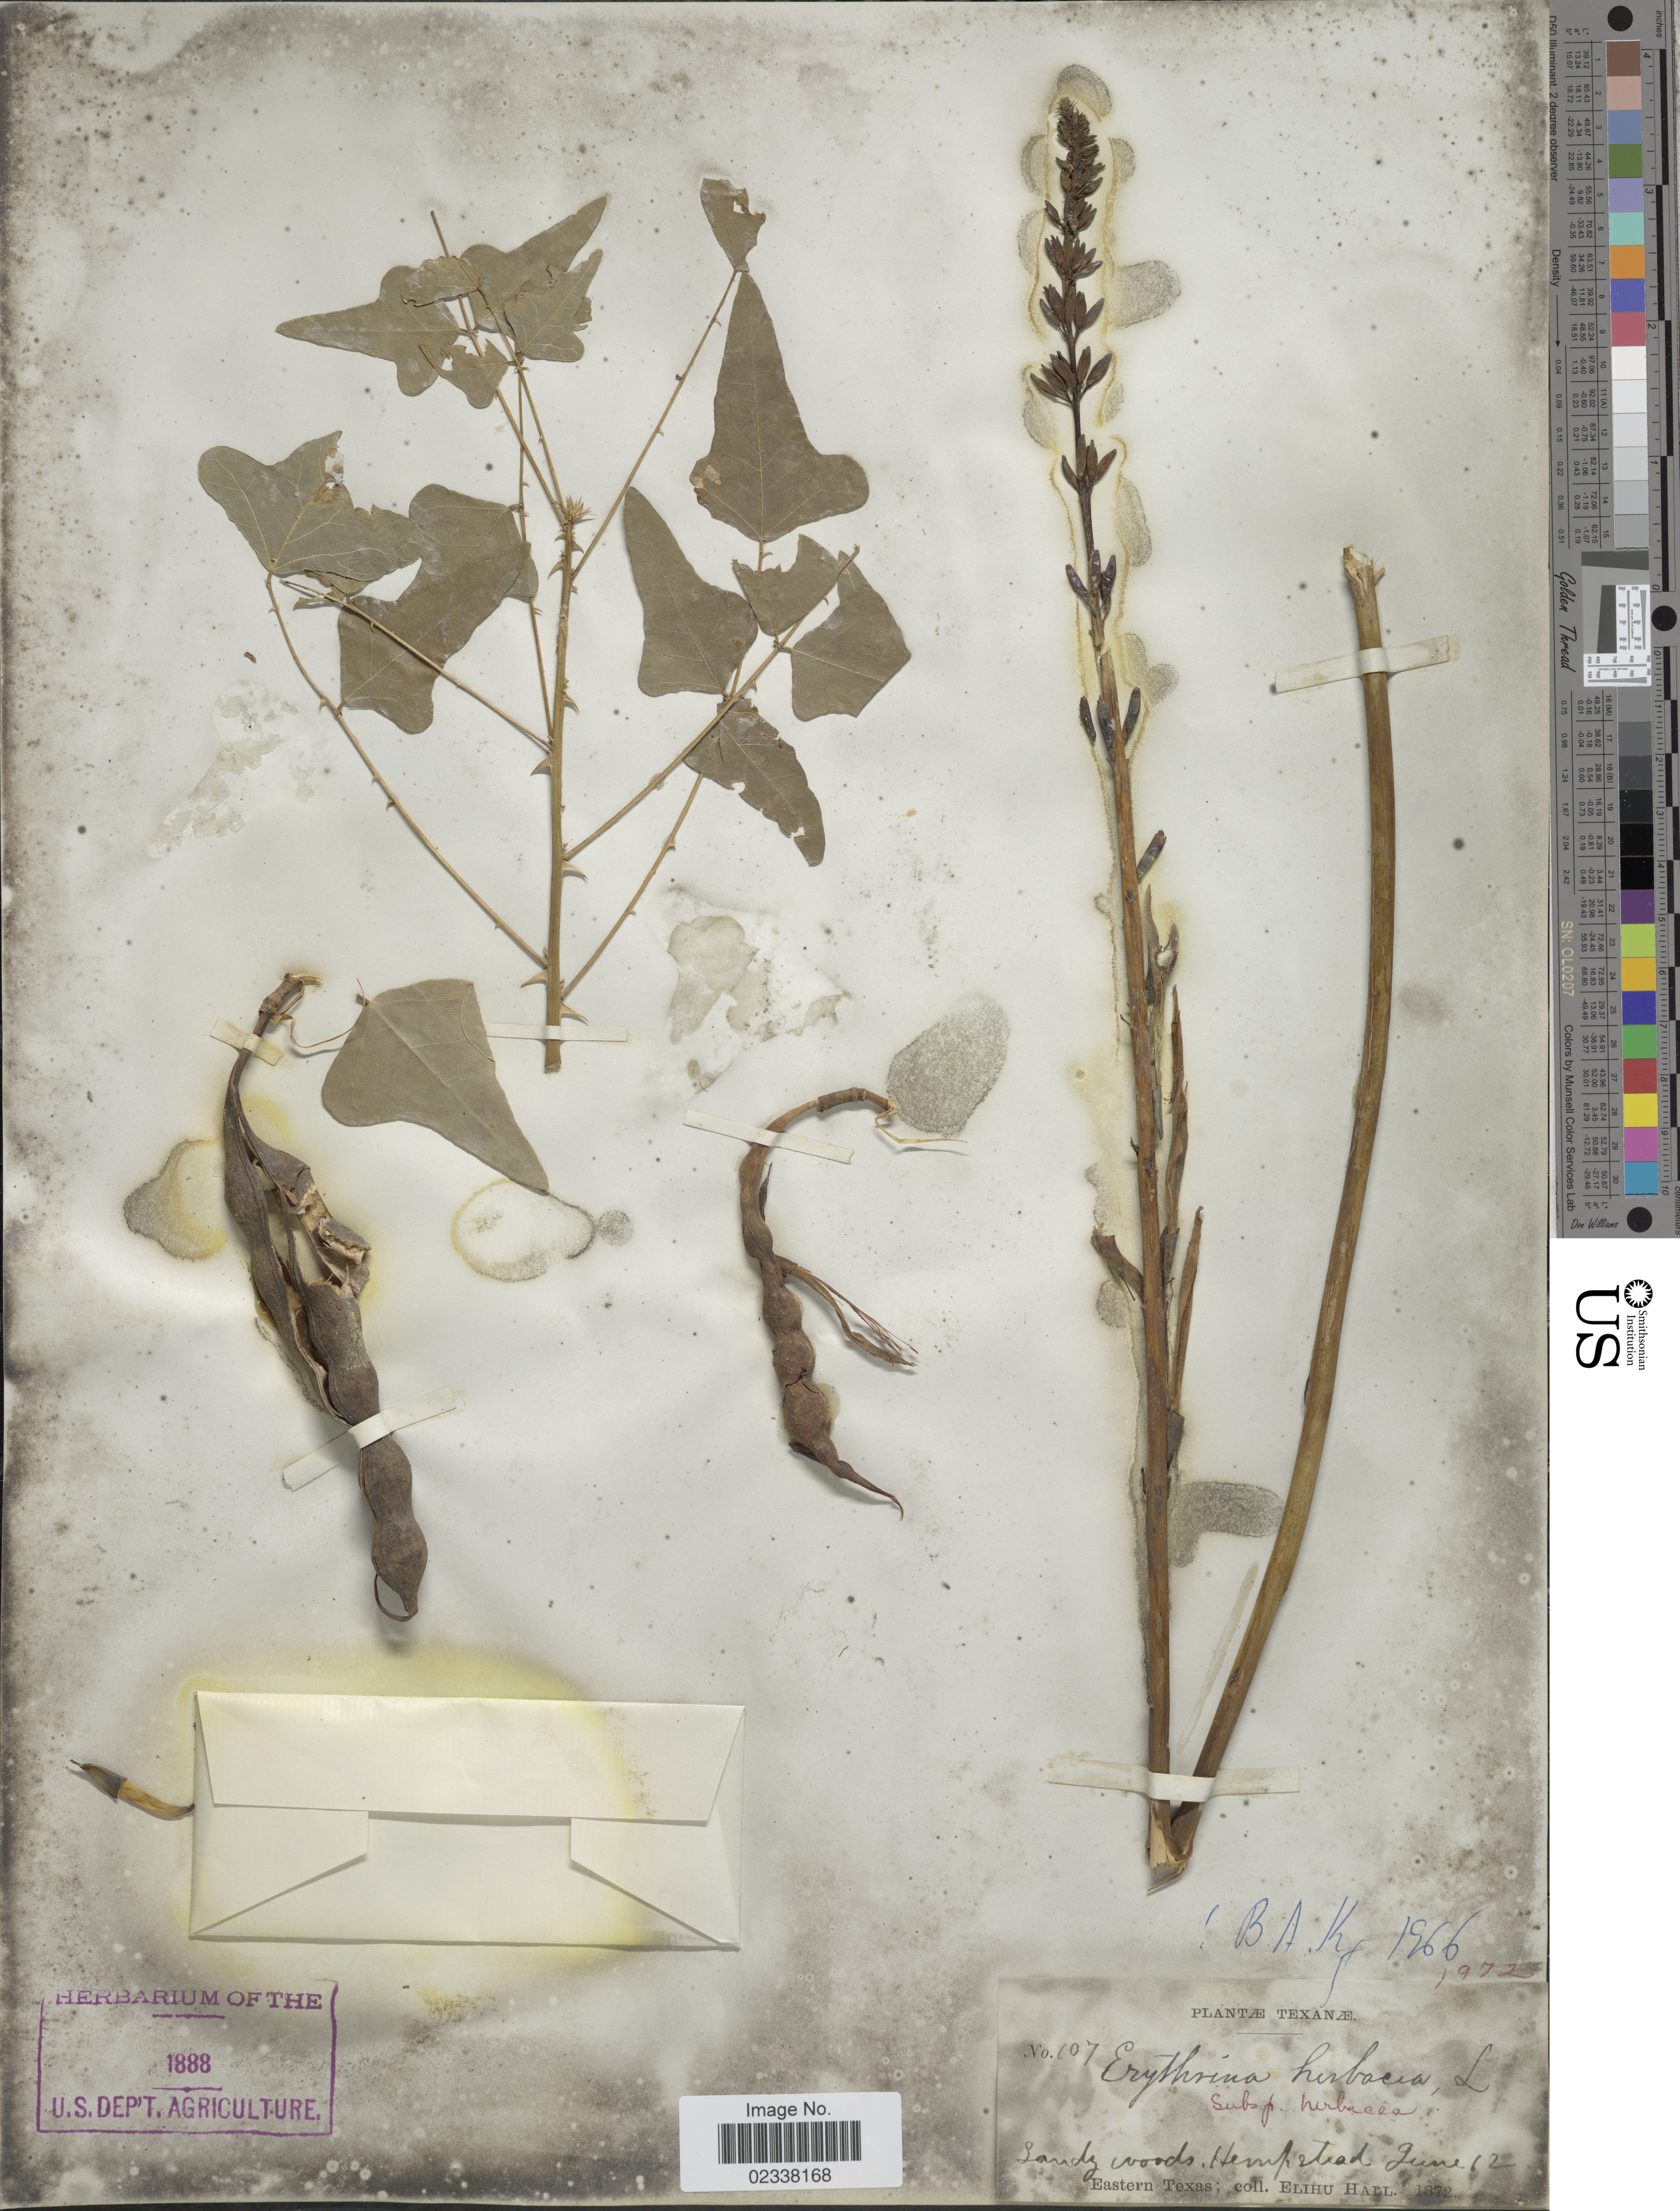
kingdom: Plantae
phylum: Tracheophyta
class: Magnoliopsida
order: Fabales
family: Fabaceae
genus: Erythrina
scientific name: Erythrina herbacea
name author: L.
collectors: E. Hall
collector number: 107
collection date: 1872-06-12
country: United States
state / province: Texas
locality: Hempstead. Eastern Texas